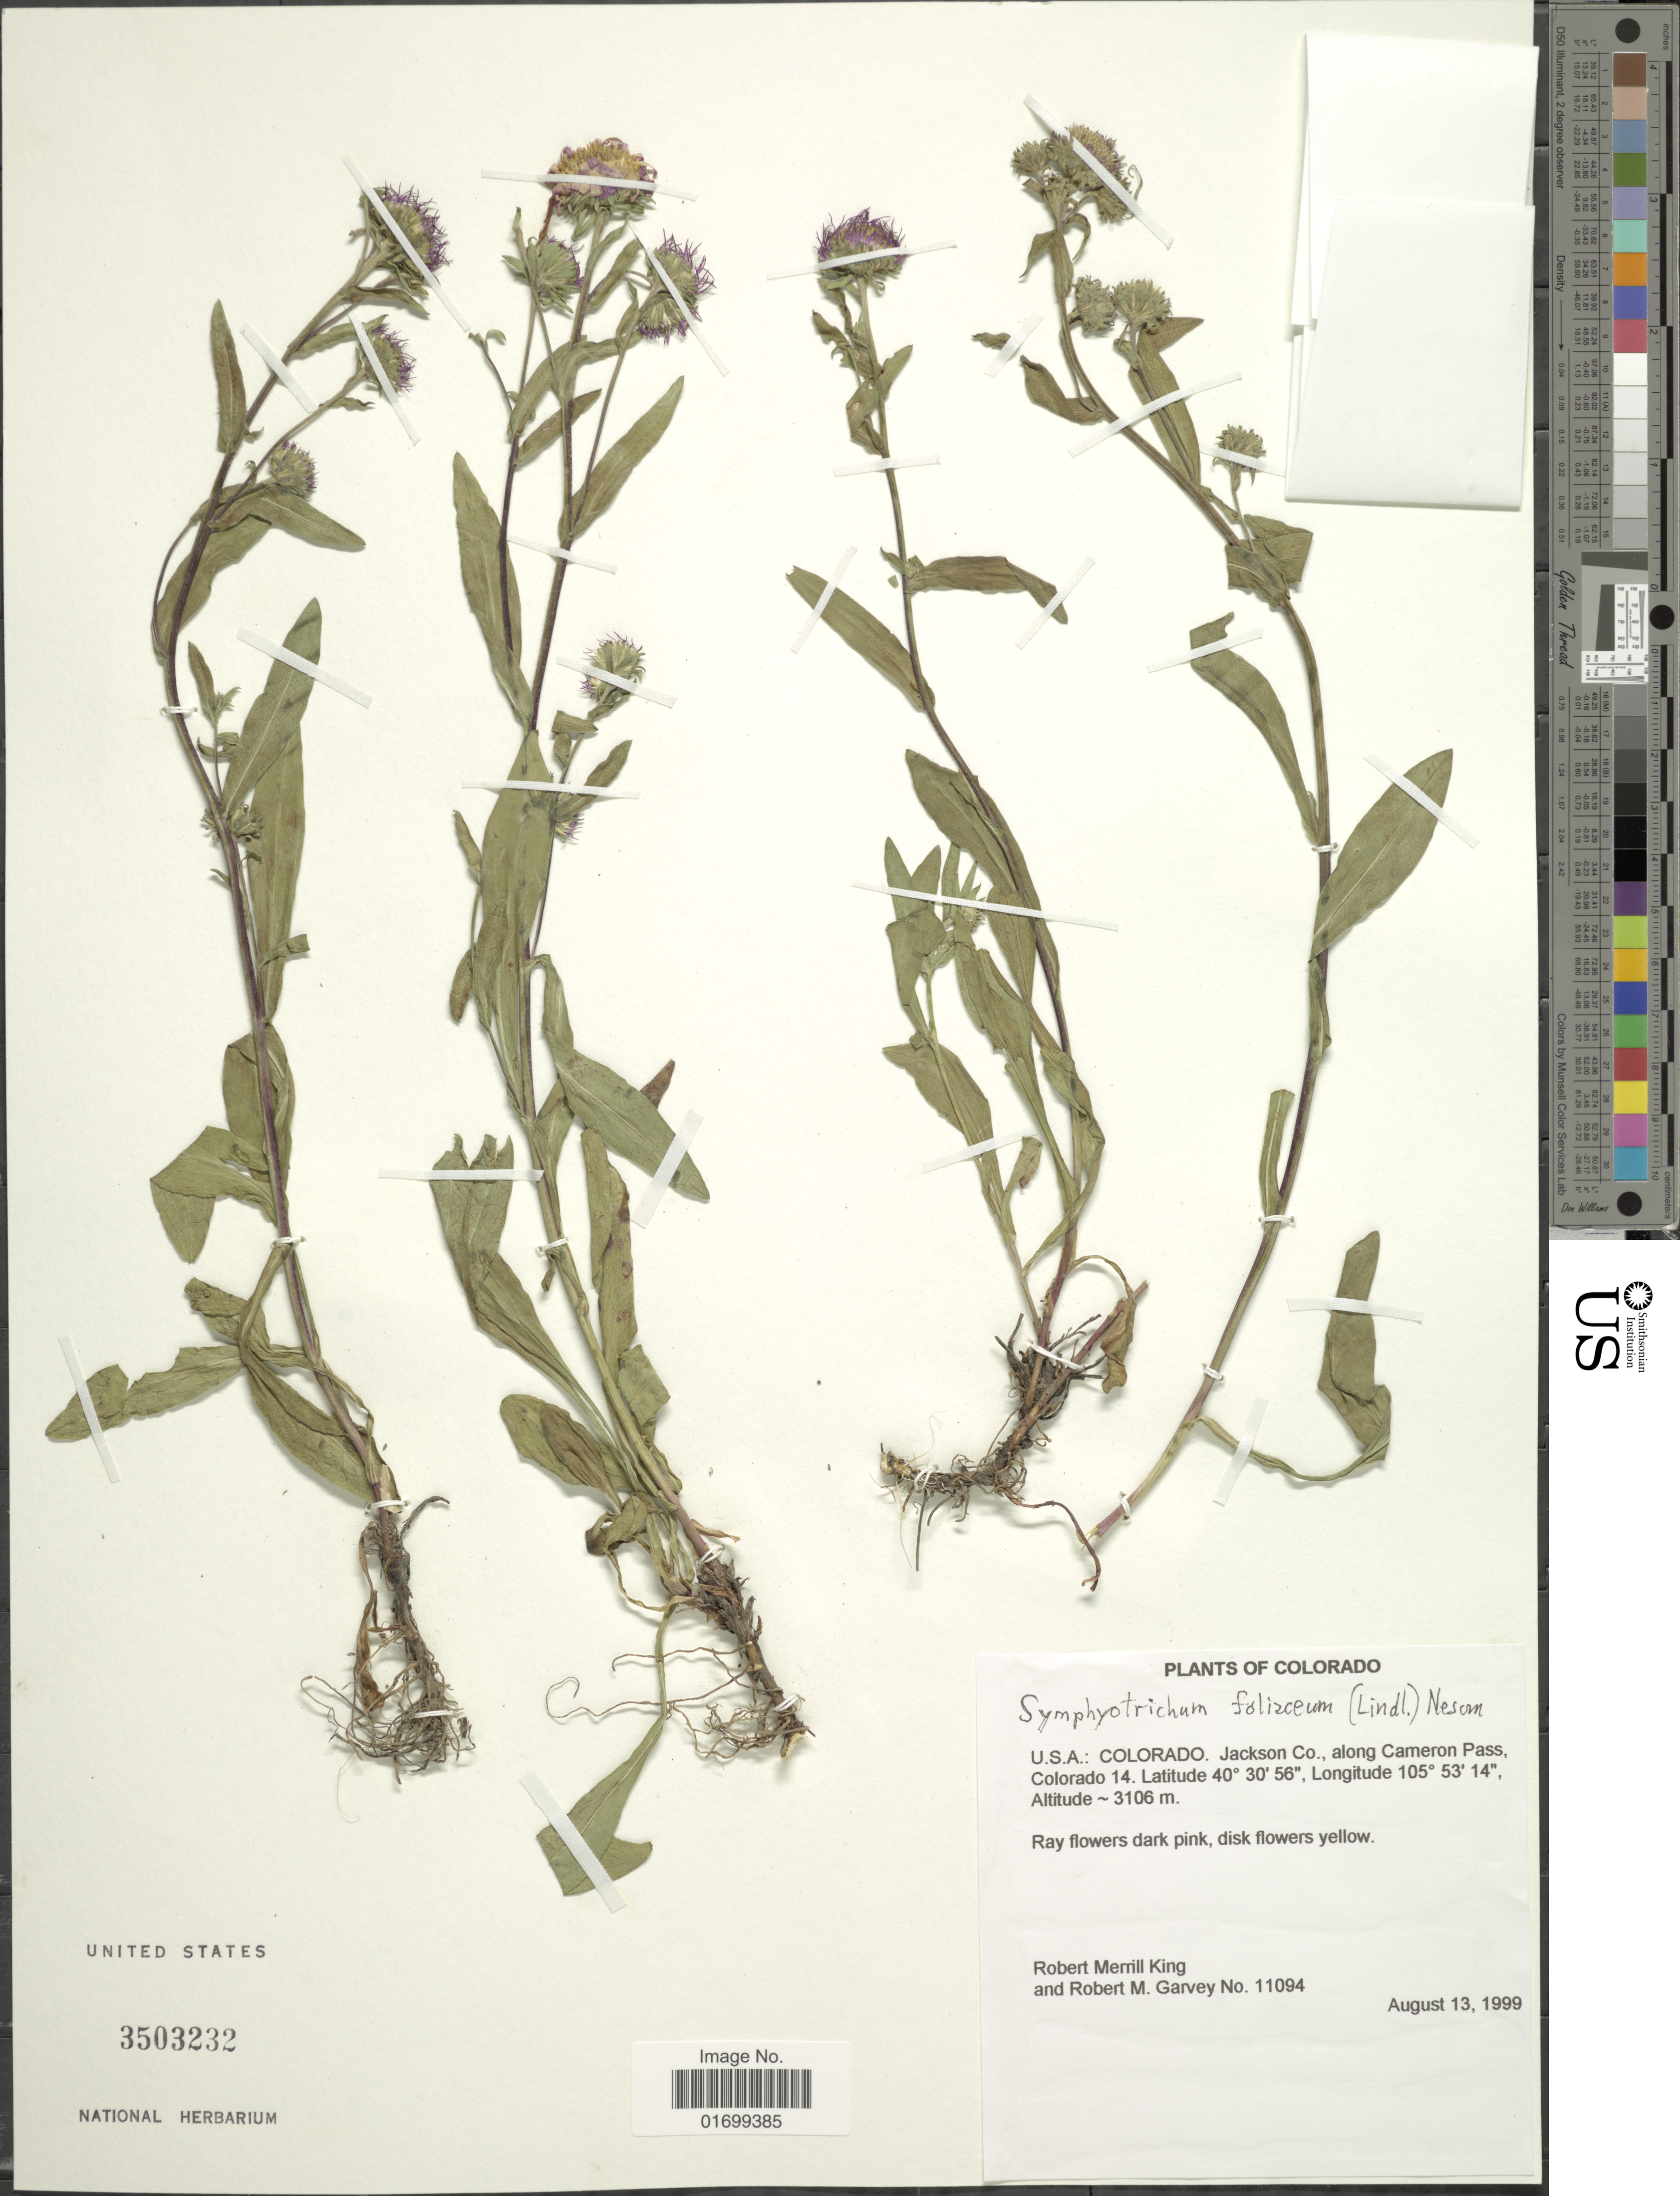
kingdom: Plantae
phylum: Tracheophyta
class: Magnoliopsida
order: Asterales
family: Asteraceae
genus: Symphyotrichum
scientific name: Symphyotrichum foliaceum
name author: (Lindl. ex DC.) G.L. Nesom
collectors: R. M. King & R. Garvey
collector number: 11094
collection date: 1999-08-13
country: United States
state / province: Colorado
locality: Jackson Co., along Cameron Pass, Colorado 14.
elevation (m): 3106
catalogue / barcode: US 3503232